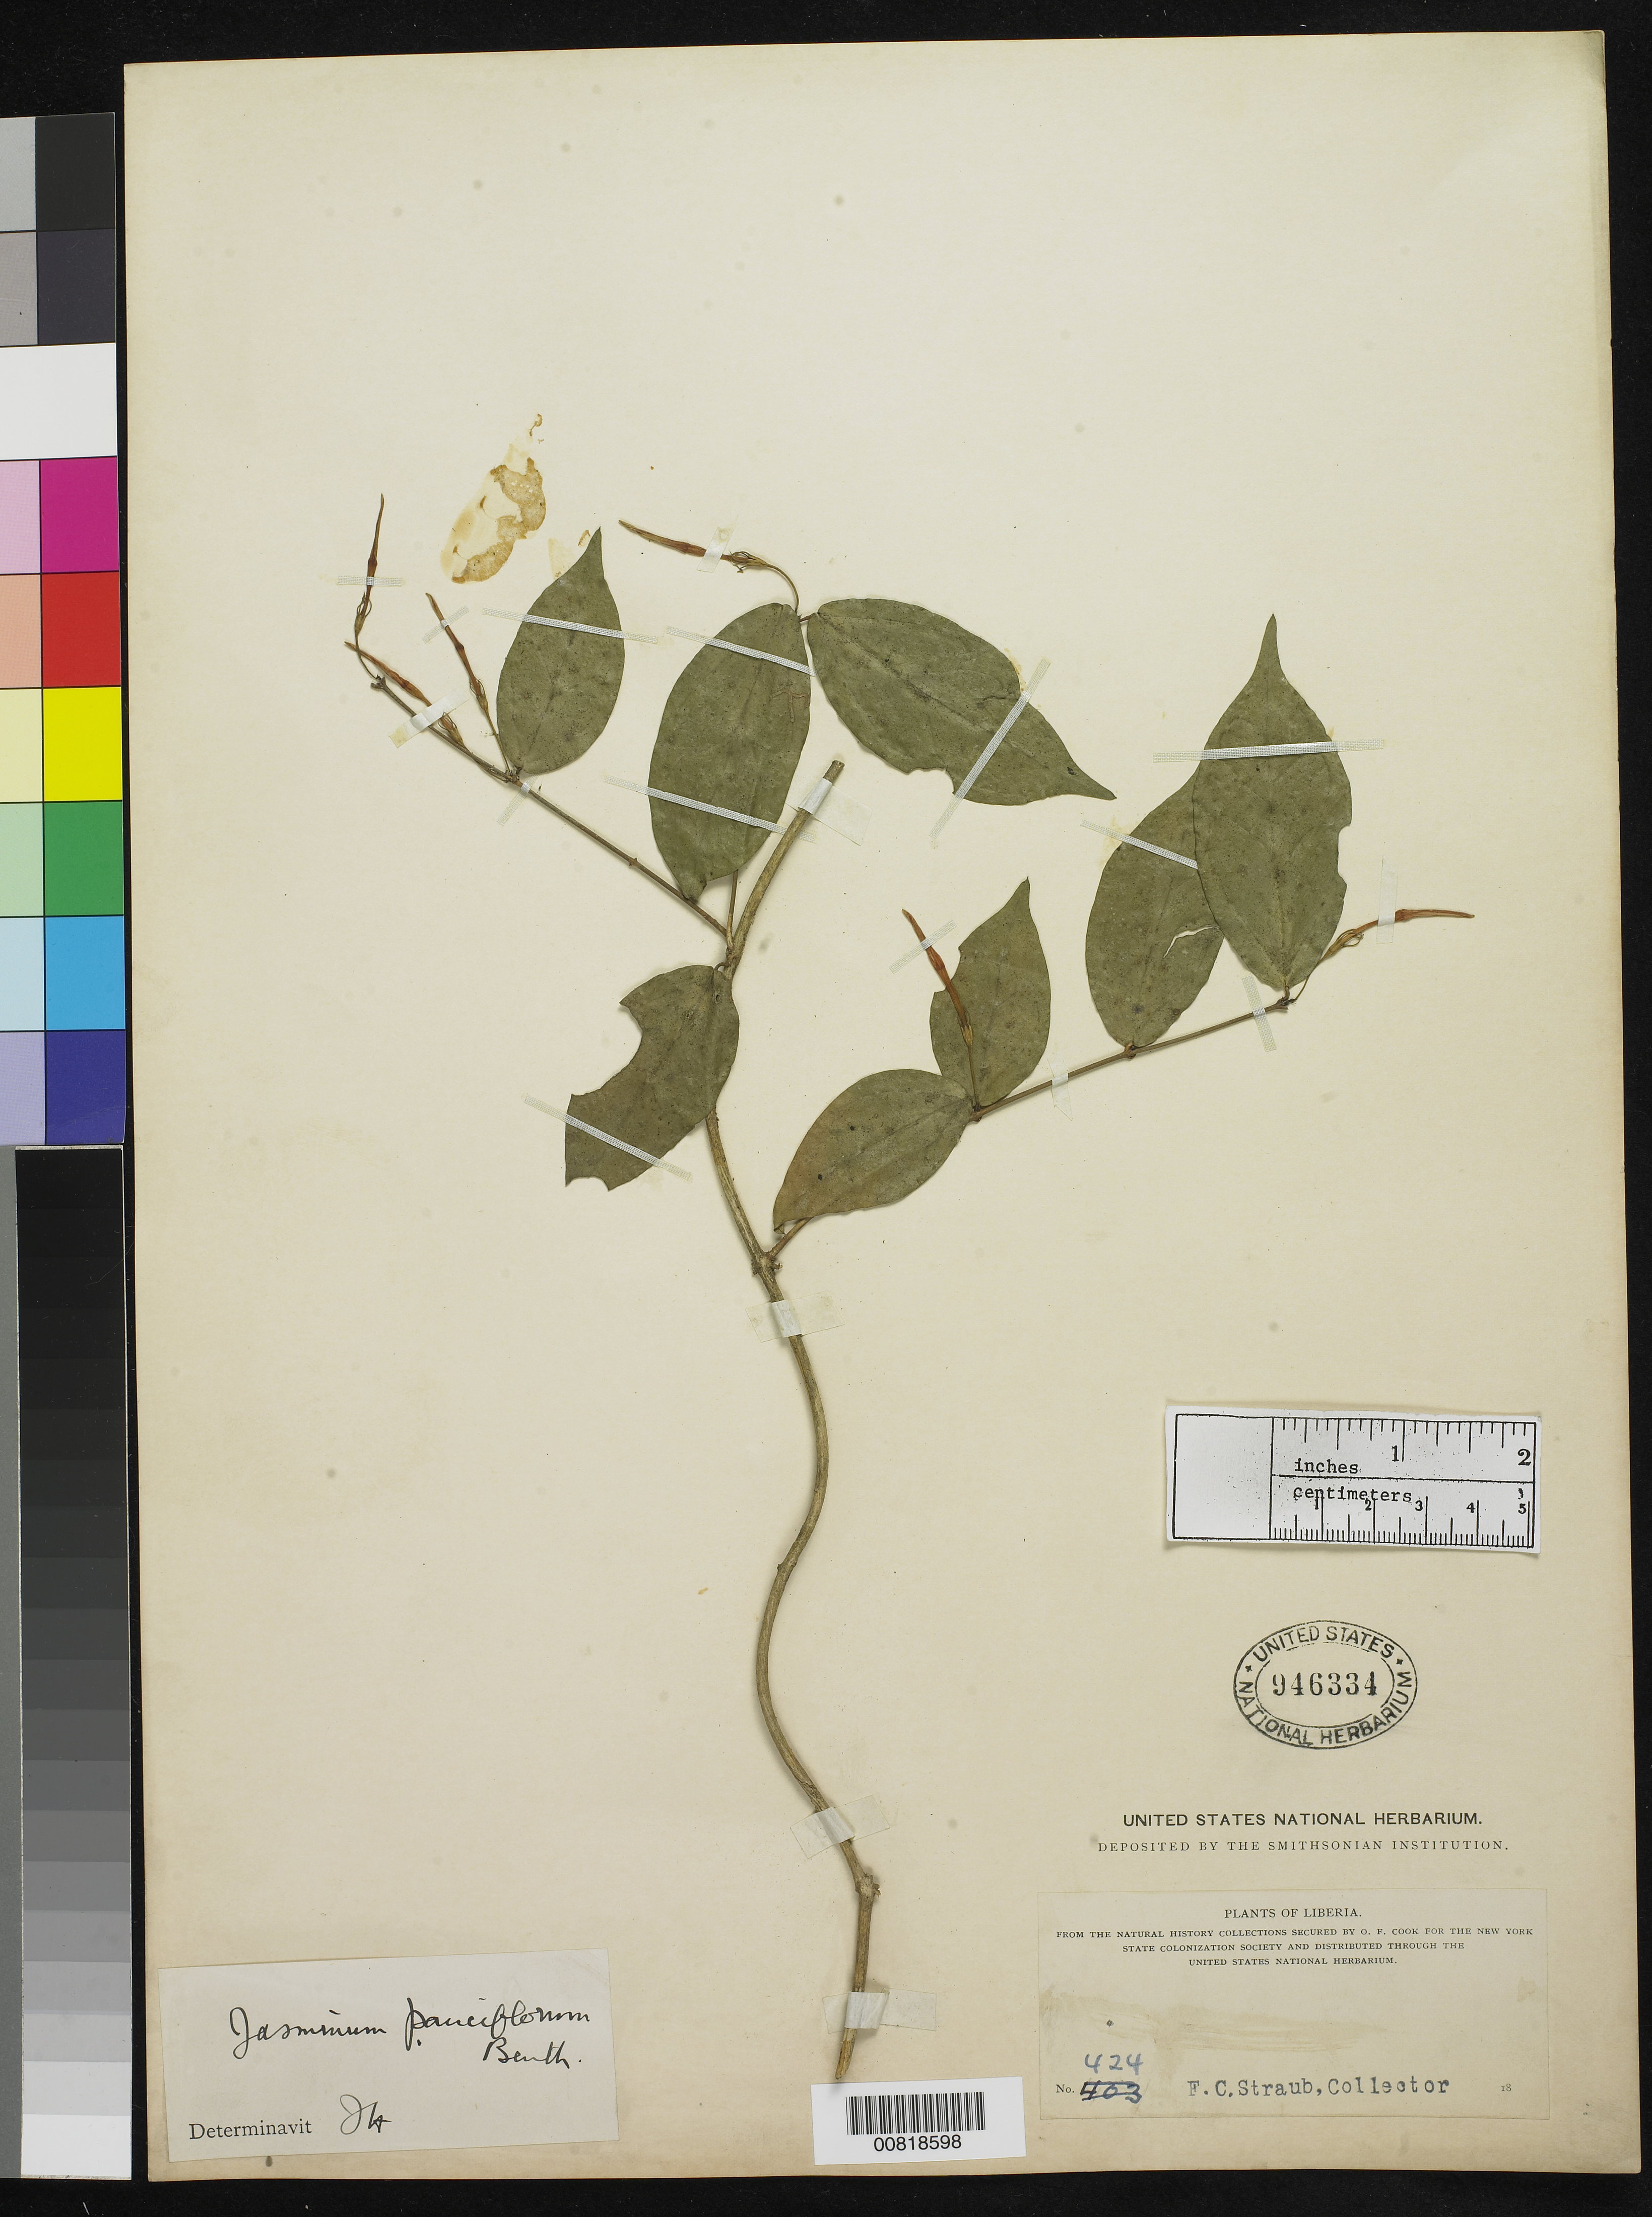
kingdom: Plantae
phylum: Tracheophyta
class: Magnoliopsida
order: Lamiales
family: Oleaceae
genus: Jasminum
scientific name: Jasminum pauciflorum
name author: Benth.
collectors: F. Straub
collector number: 424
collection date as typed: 18--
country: Liberia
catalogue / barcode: US 946334